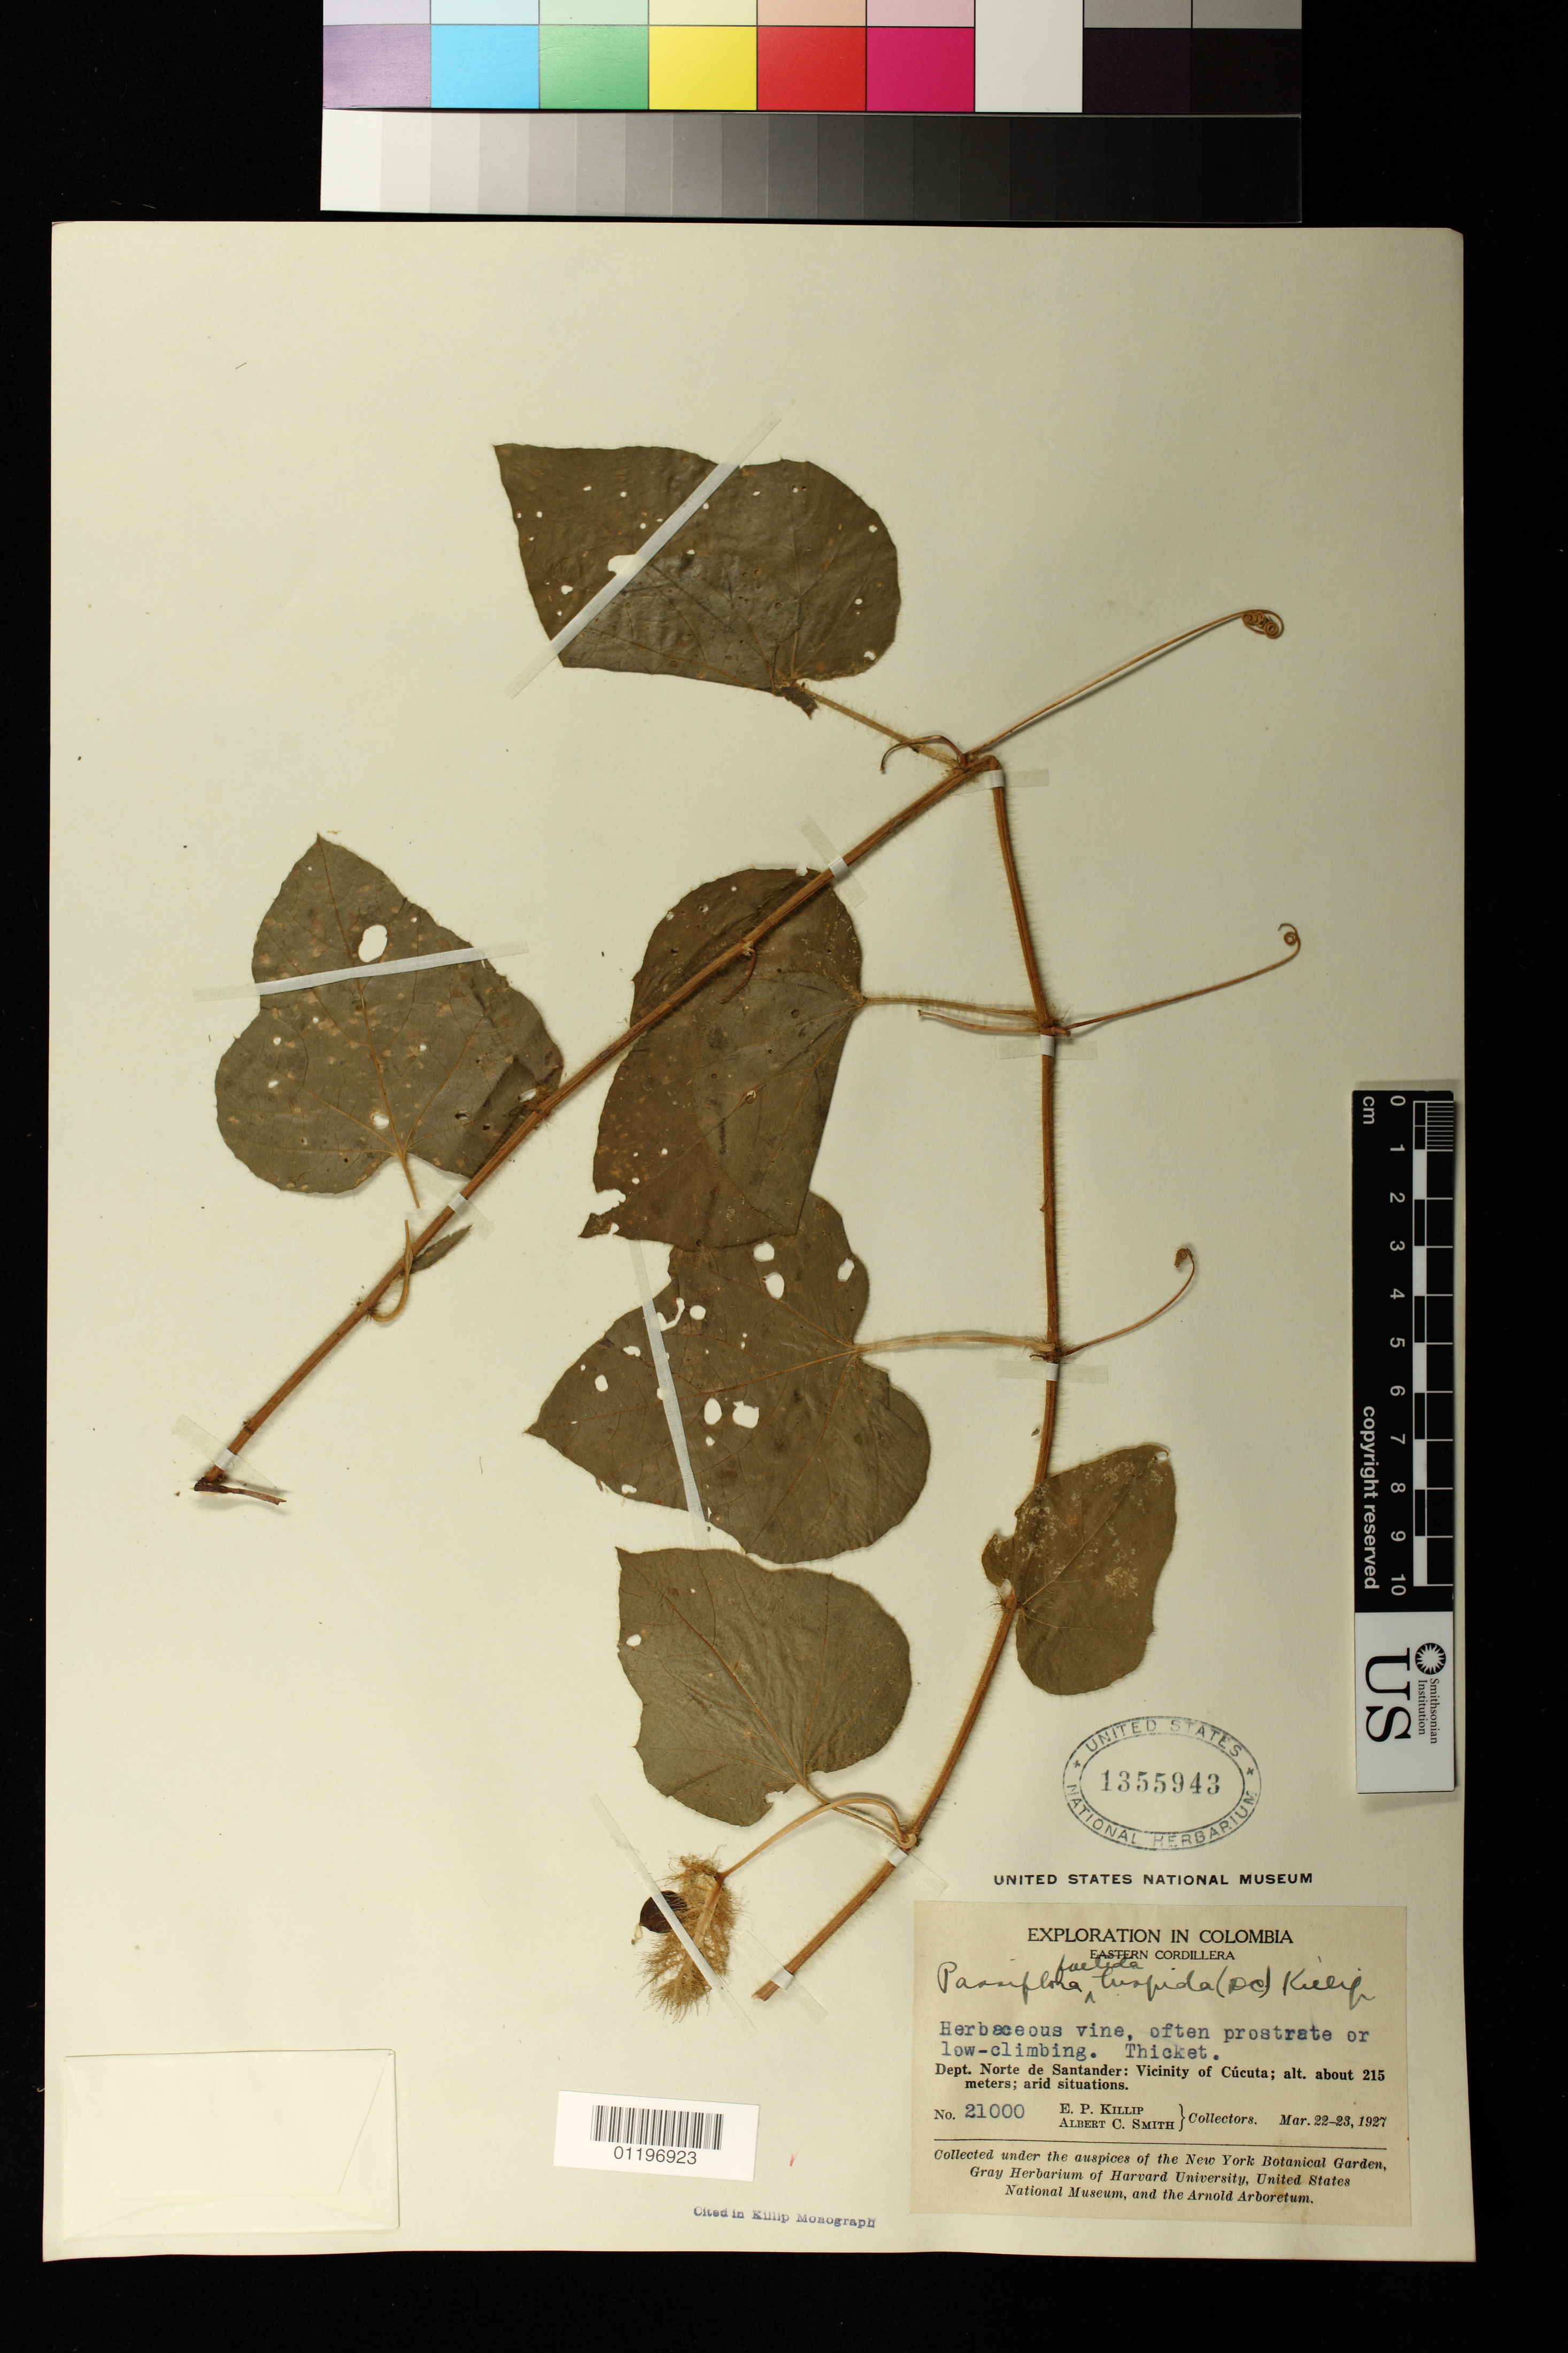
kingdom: Plantae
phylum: Tracheophyta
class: Magnoliopsida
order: Malpighiales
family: Passifloraceae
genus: Passiflora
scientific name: Passiflora foetida var. hispida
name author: (DC. ex Triana & Planch.) Killip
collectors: E. P. Killip & A. C. Smith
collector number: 21000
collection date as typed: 22 Mar 1927 to 23 Mar 1927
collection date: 1927-03-22/1927-03-23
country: Colombia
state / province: Norte de Santander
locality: Eastern Cordillera. Dept. Norte de Santander: Vicinity of Cucuta.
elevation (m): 215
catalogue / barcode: US 1355943